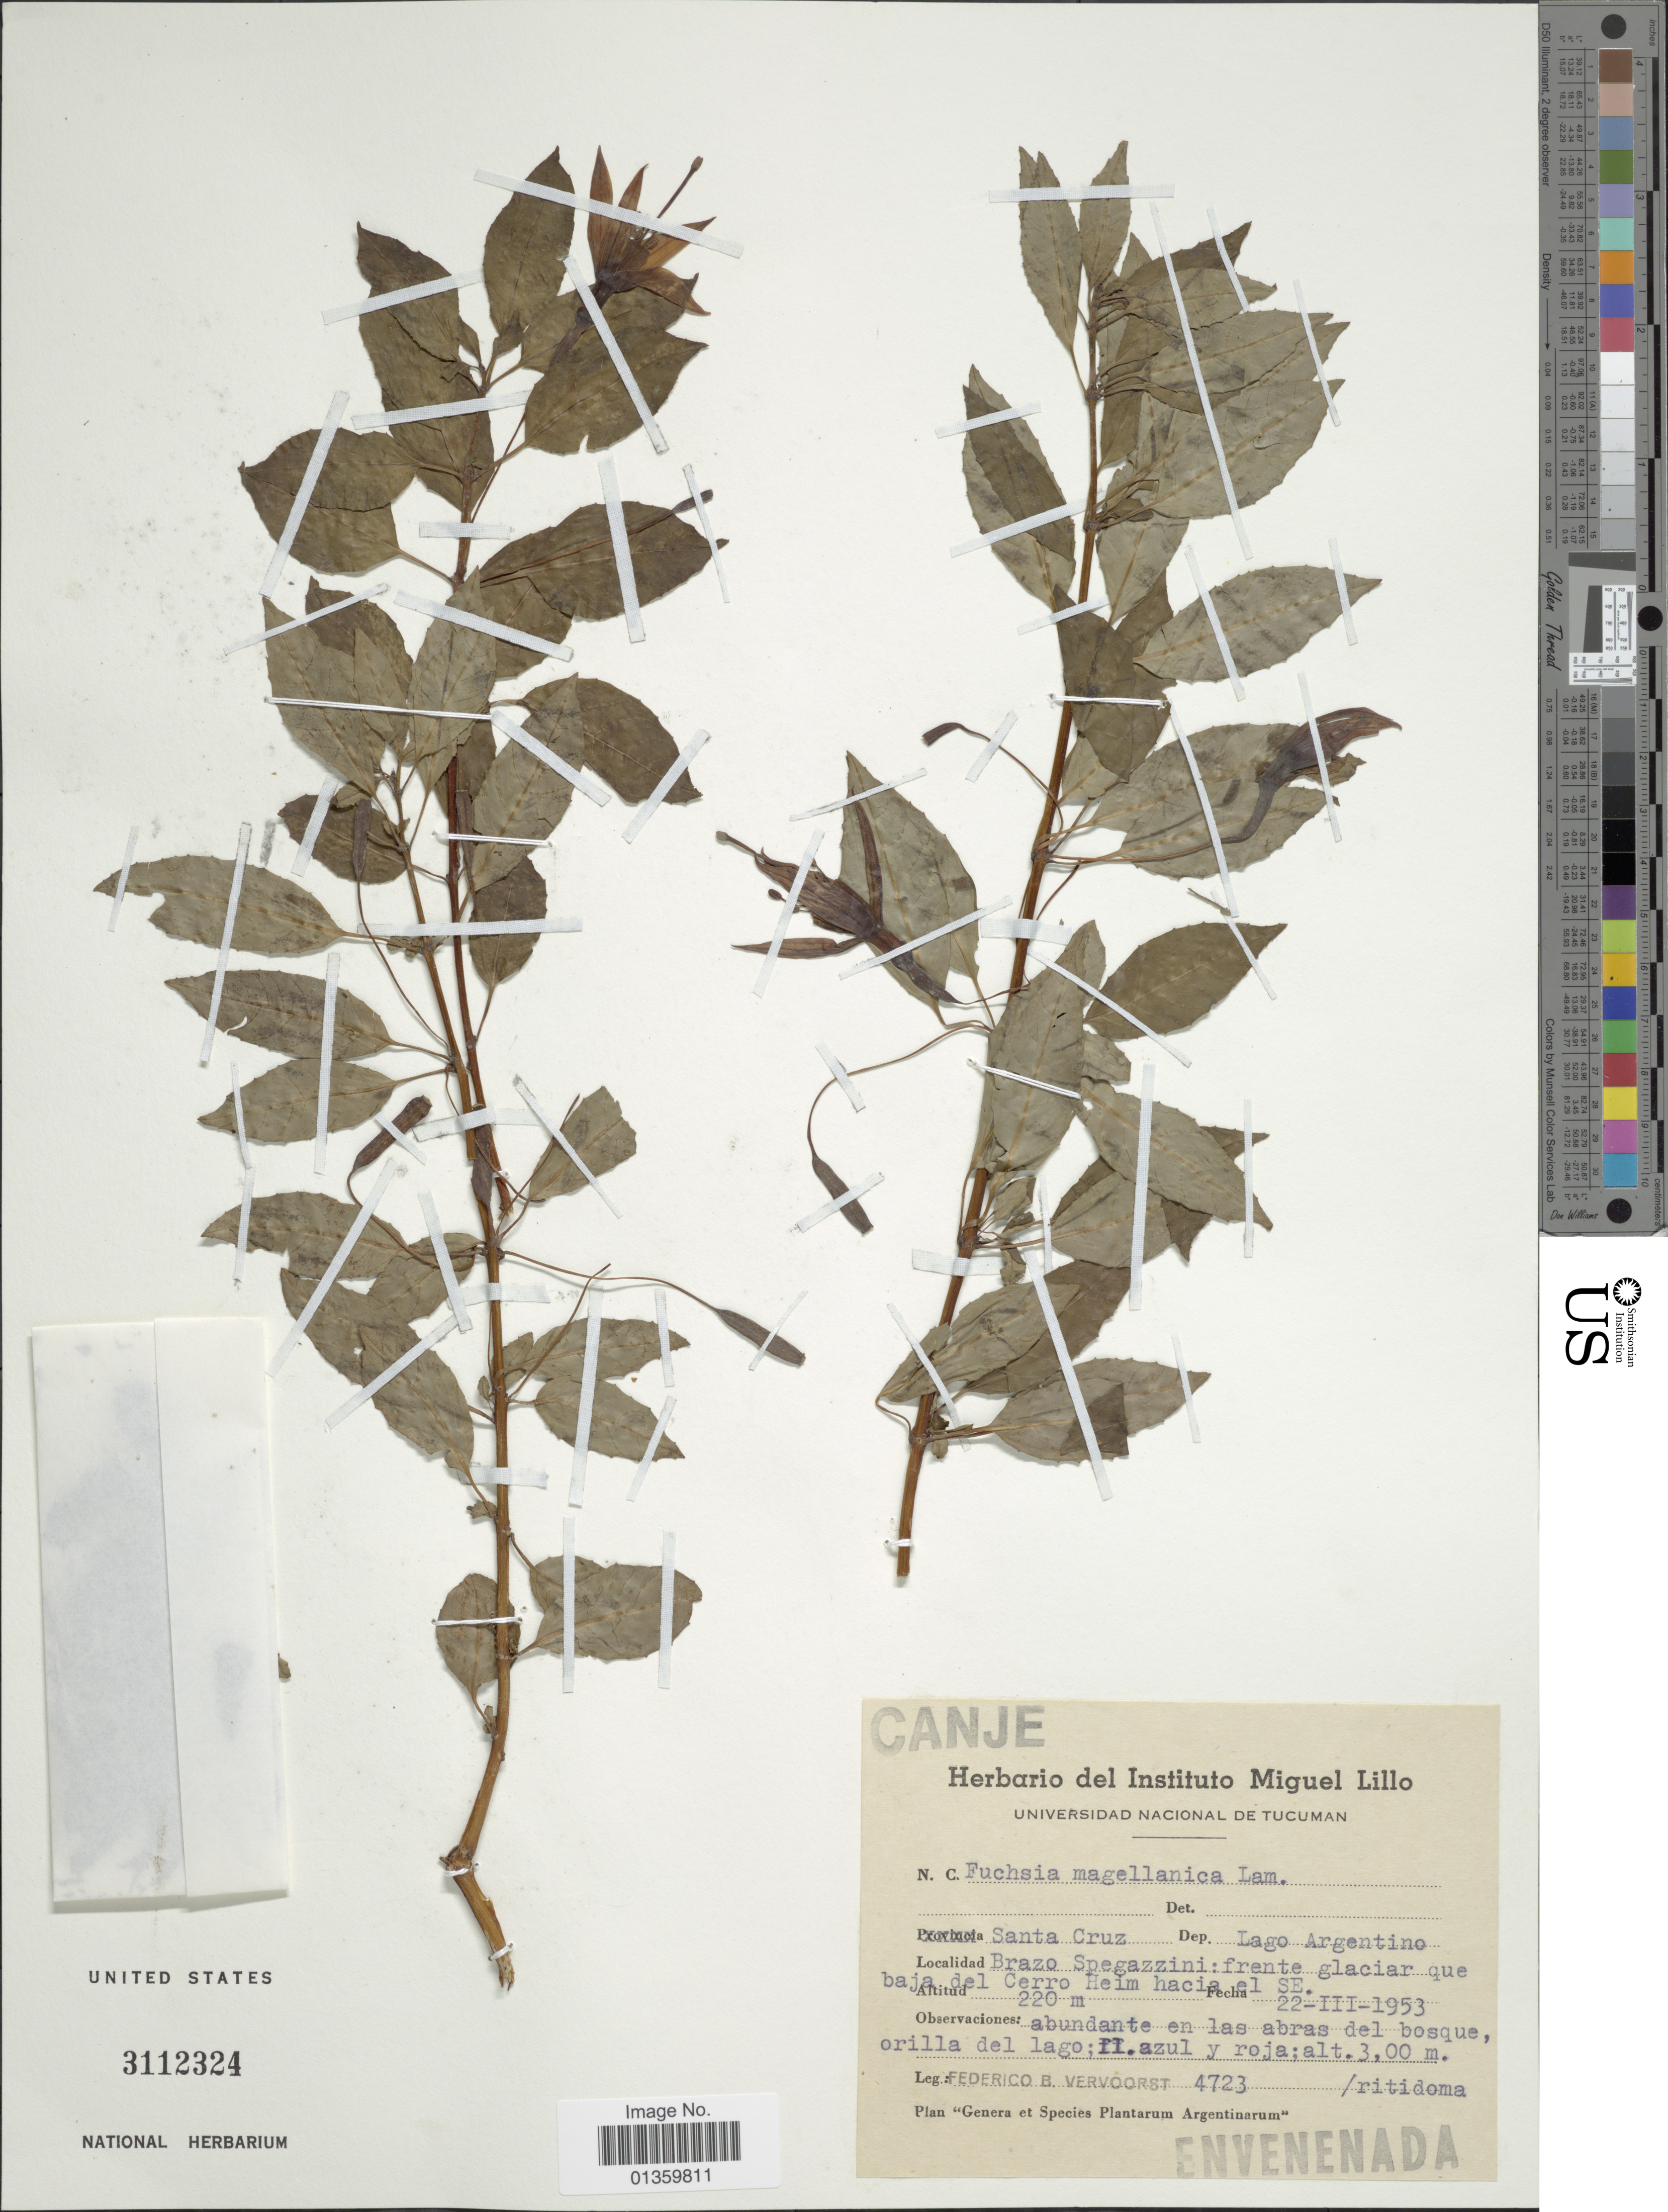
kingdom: Plantae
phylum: Tracheophyta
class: Magnoliopsida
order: Myrtales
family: Onagraceae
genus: Fuchsia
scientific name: Fuchsia magellanica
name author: Lam.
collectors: F. B. Vervoorst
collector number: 4723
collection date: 1953-03-22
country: Argentina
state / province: Santa Cruz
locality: Dep. Lago Argentino, Brazo Spegazzini: frente glaciar que baja del Cerro Heim hacia el SE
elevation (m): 220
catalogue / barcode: US 3112324